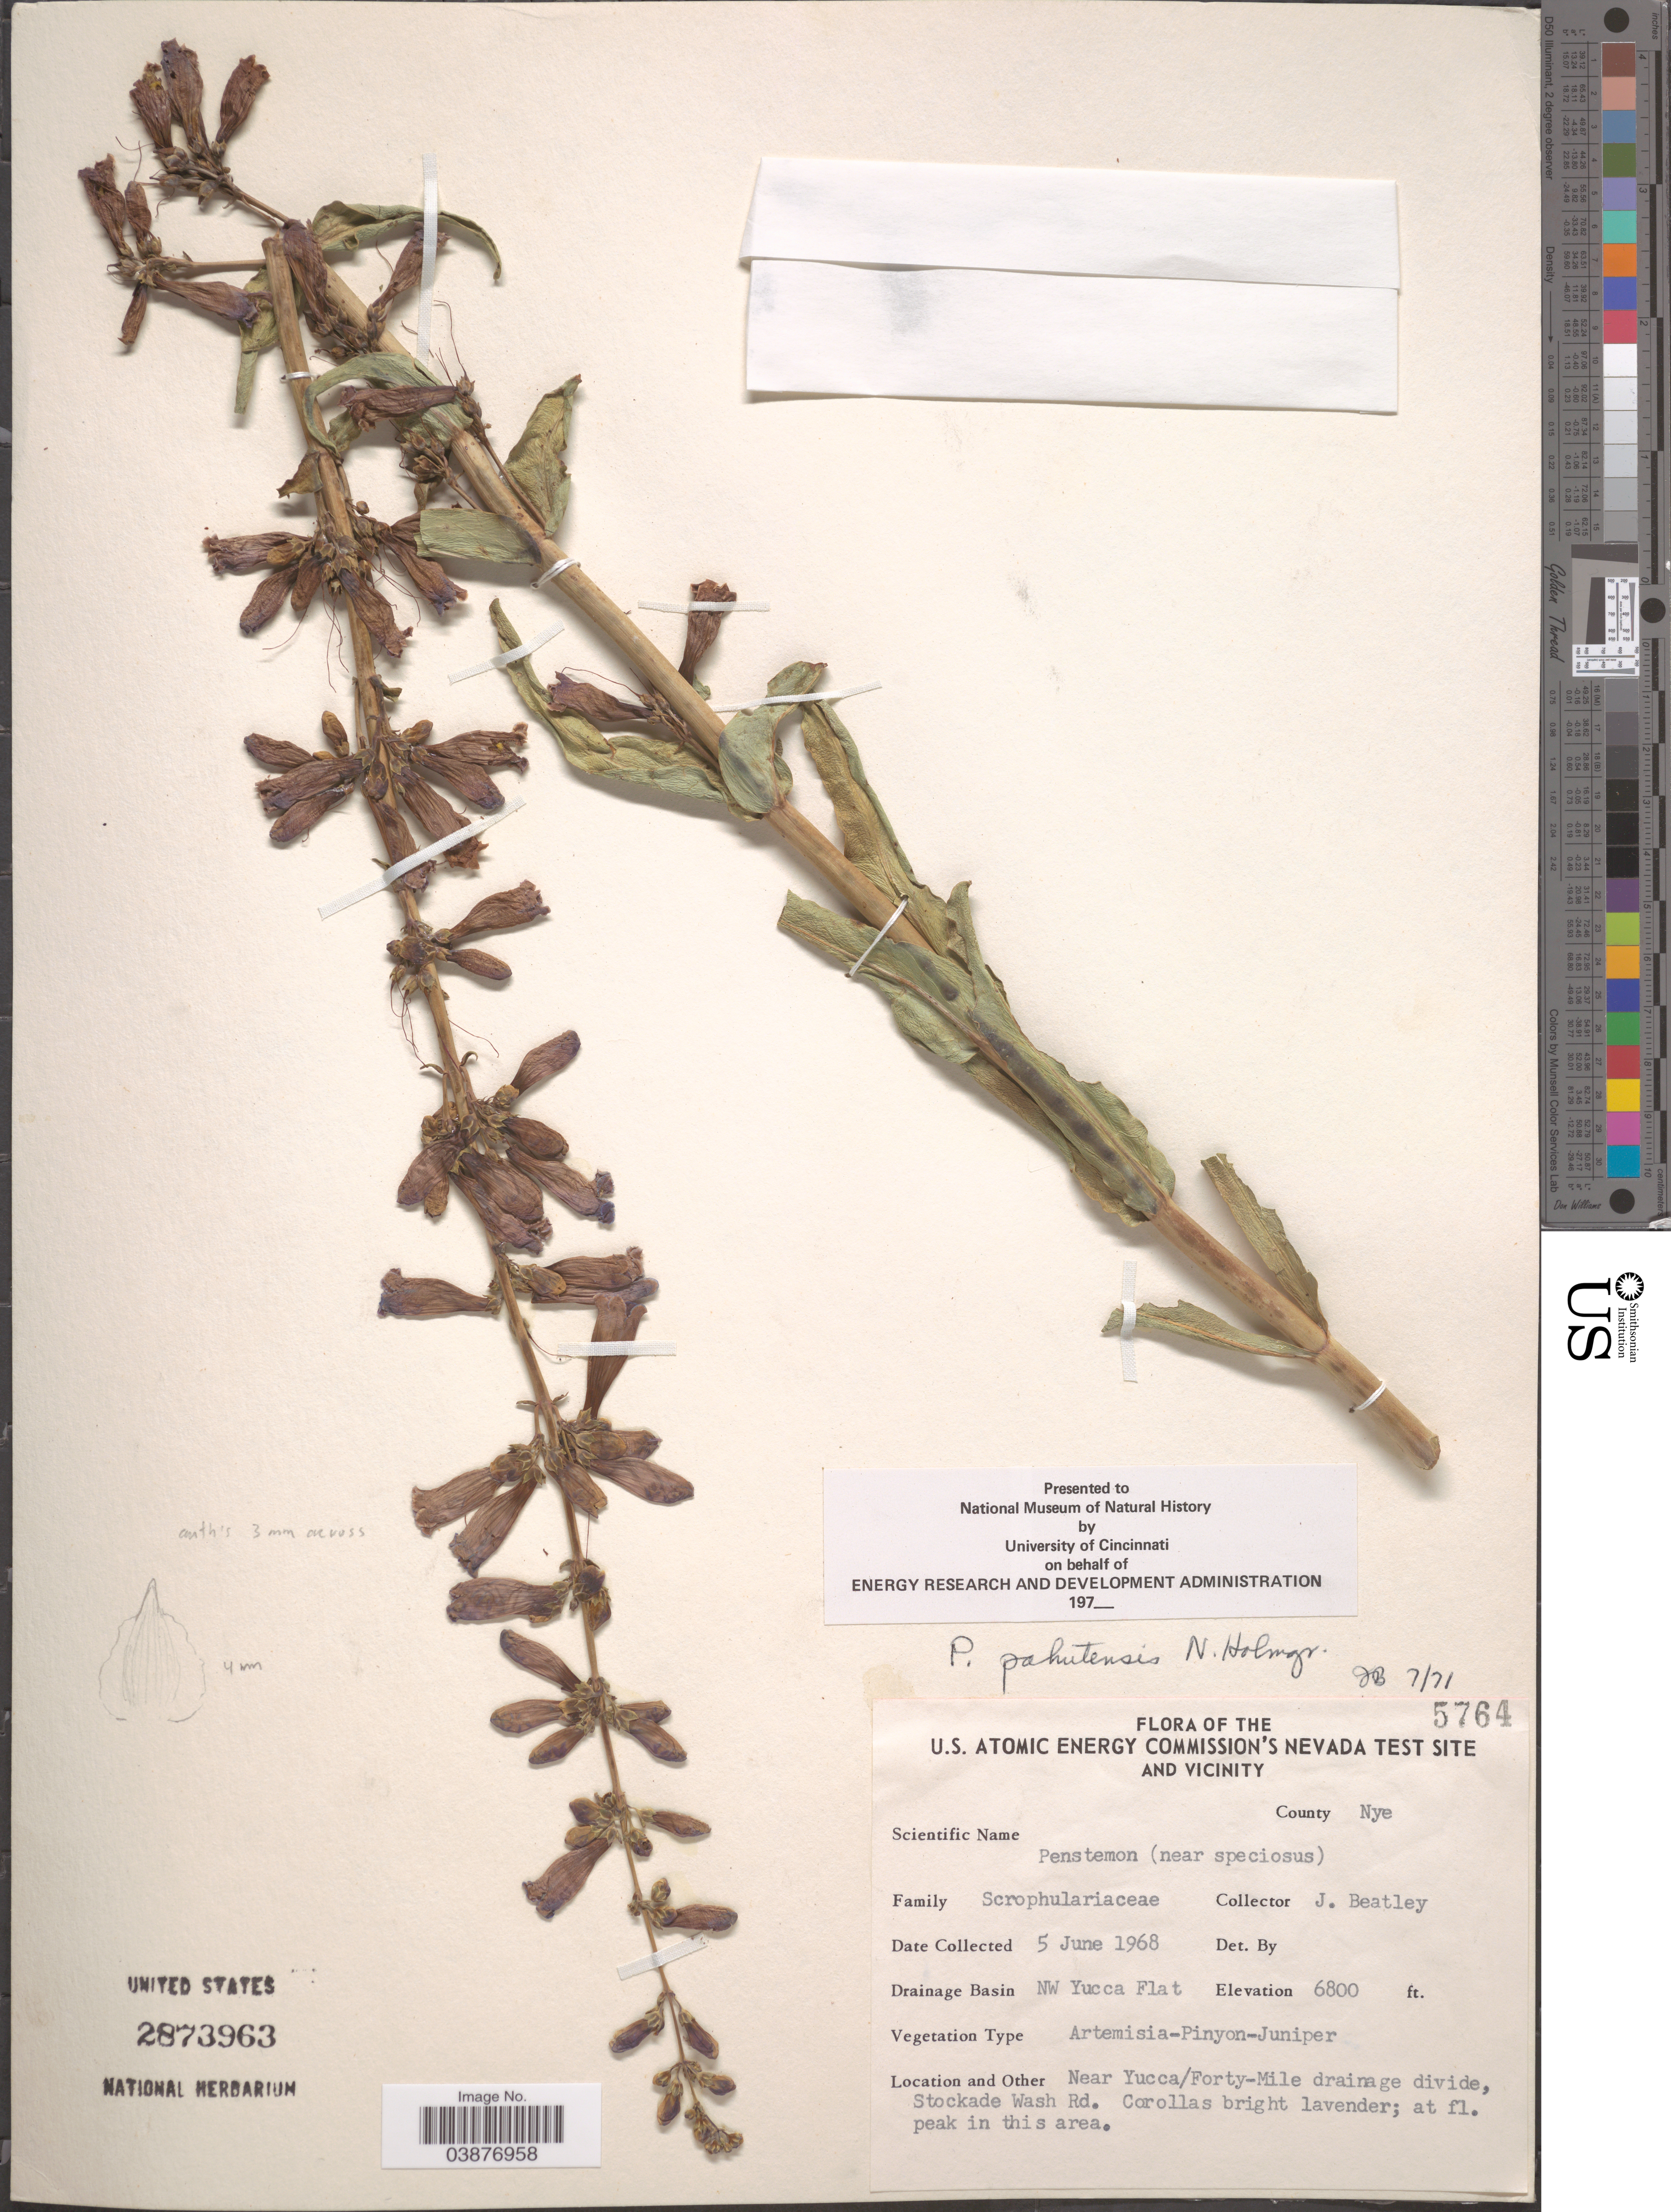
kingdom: Plantae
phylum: Tracheophyta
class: Magnoliopsida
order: Lamiales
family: Plantaginaceae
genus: Penstemon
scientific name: Penstemon pahutensis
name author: N.H. Holmgren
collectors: J. C. Beatley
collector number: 5764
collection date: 1968-06-05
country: United States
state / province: Nevada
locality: U.S. Atomic Energy Commission's Nevada Test Site and Vicinity. County Nye. Drainage Basin NW Yucca Flat. Near Yucca/Forty-Mile drainage divide, Stockade Wash Rd.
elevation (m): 2073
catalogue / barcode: US 2873963